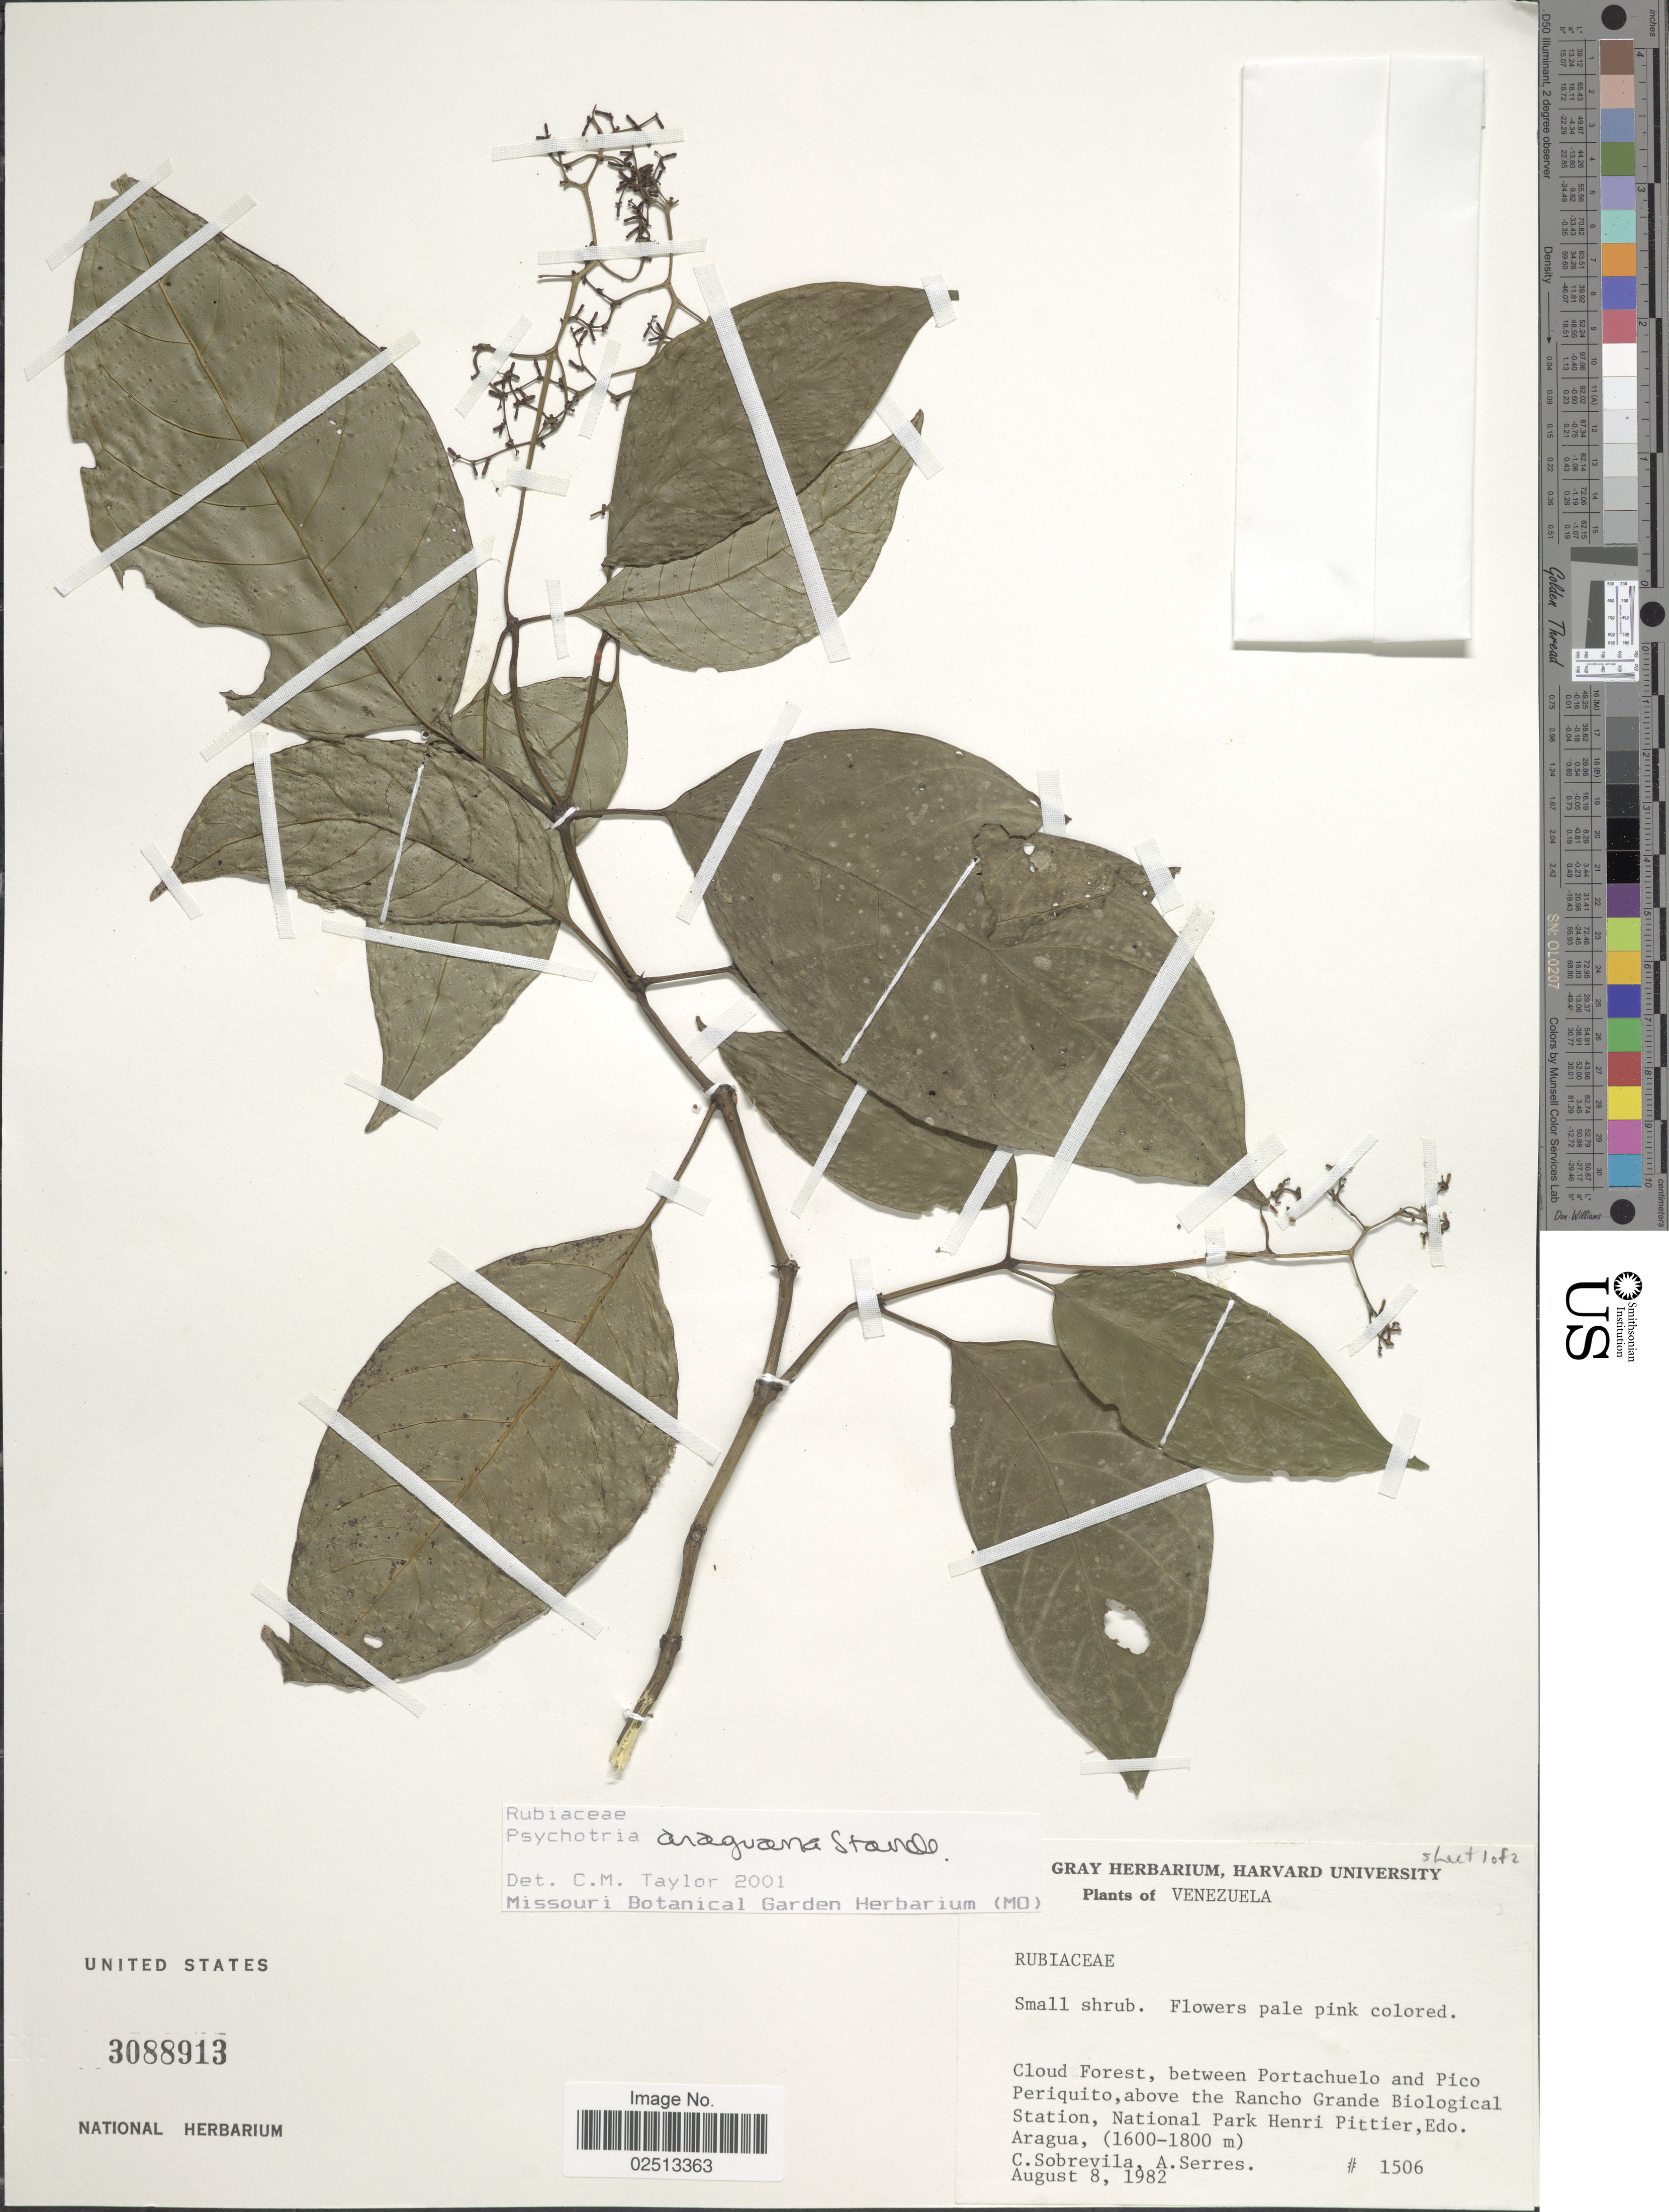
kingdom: Plantae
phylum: Tracheophyta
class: Magnoliopsida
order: Gentianales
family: Rubiaceae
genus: Psychotria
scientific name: Psychotria araguana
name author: Standl.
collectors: C. Sobrevila & A. Serres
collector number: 1506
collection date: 1982-08-08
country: Venezuela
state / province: Aragua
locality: Cloud Forest, between Portachuelo and Pico Pertiquito, above the Rancho Grande Biological Station, National Park Henri Pittier, Edo. Aragua.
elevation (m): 1600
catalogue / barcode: US 3088913